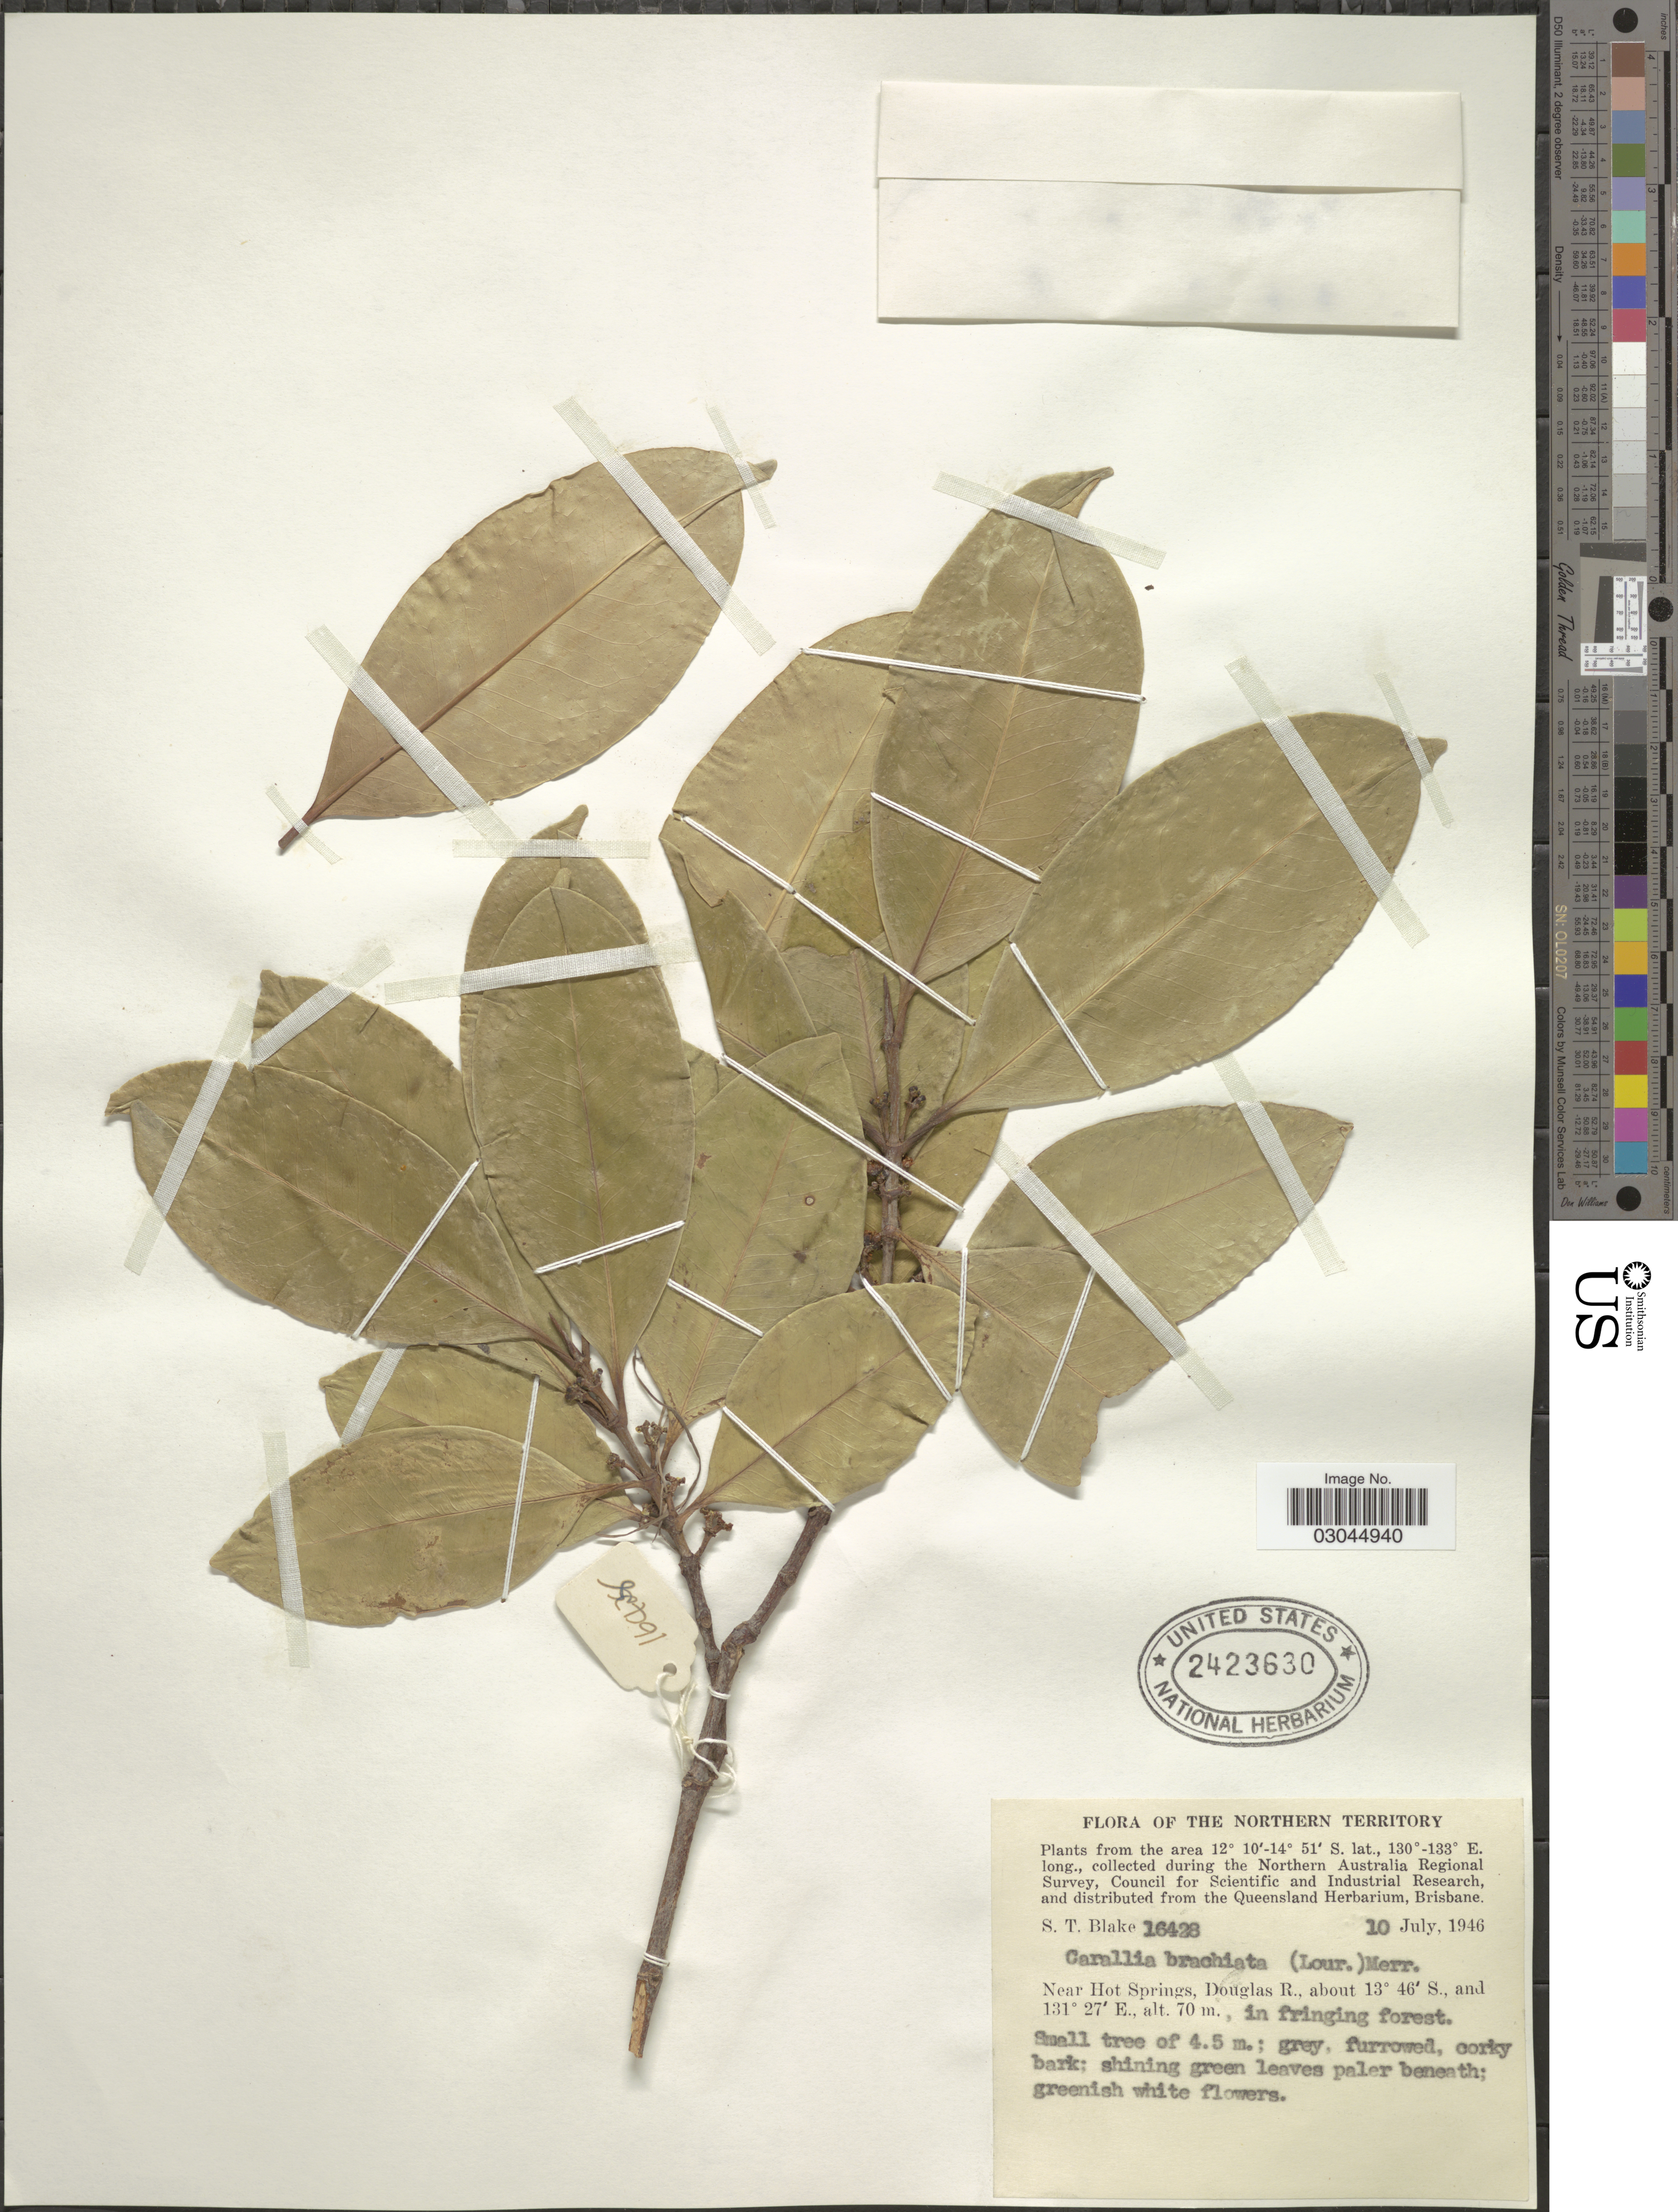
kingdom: Plantae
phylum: Tracheophyta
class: Magnoliopsida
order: Malpighiales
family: Rhizophoraceae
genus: Carallia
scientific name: Carallia brachiata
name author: (Lour.) Merr.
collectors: S. T. Blake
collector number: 16428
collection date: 1946-07-10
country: Australia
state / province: Northern Territory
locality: The Northern Territory, Near Hot Springs, Douglas R.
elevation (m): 70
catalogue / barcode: US 2423630